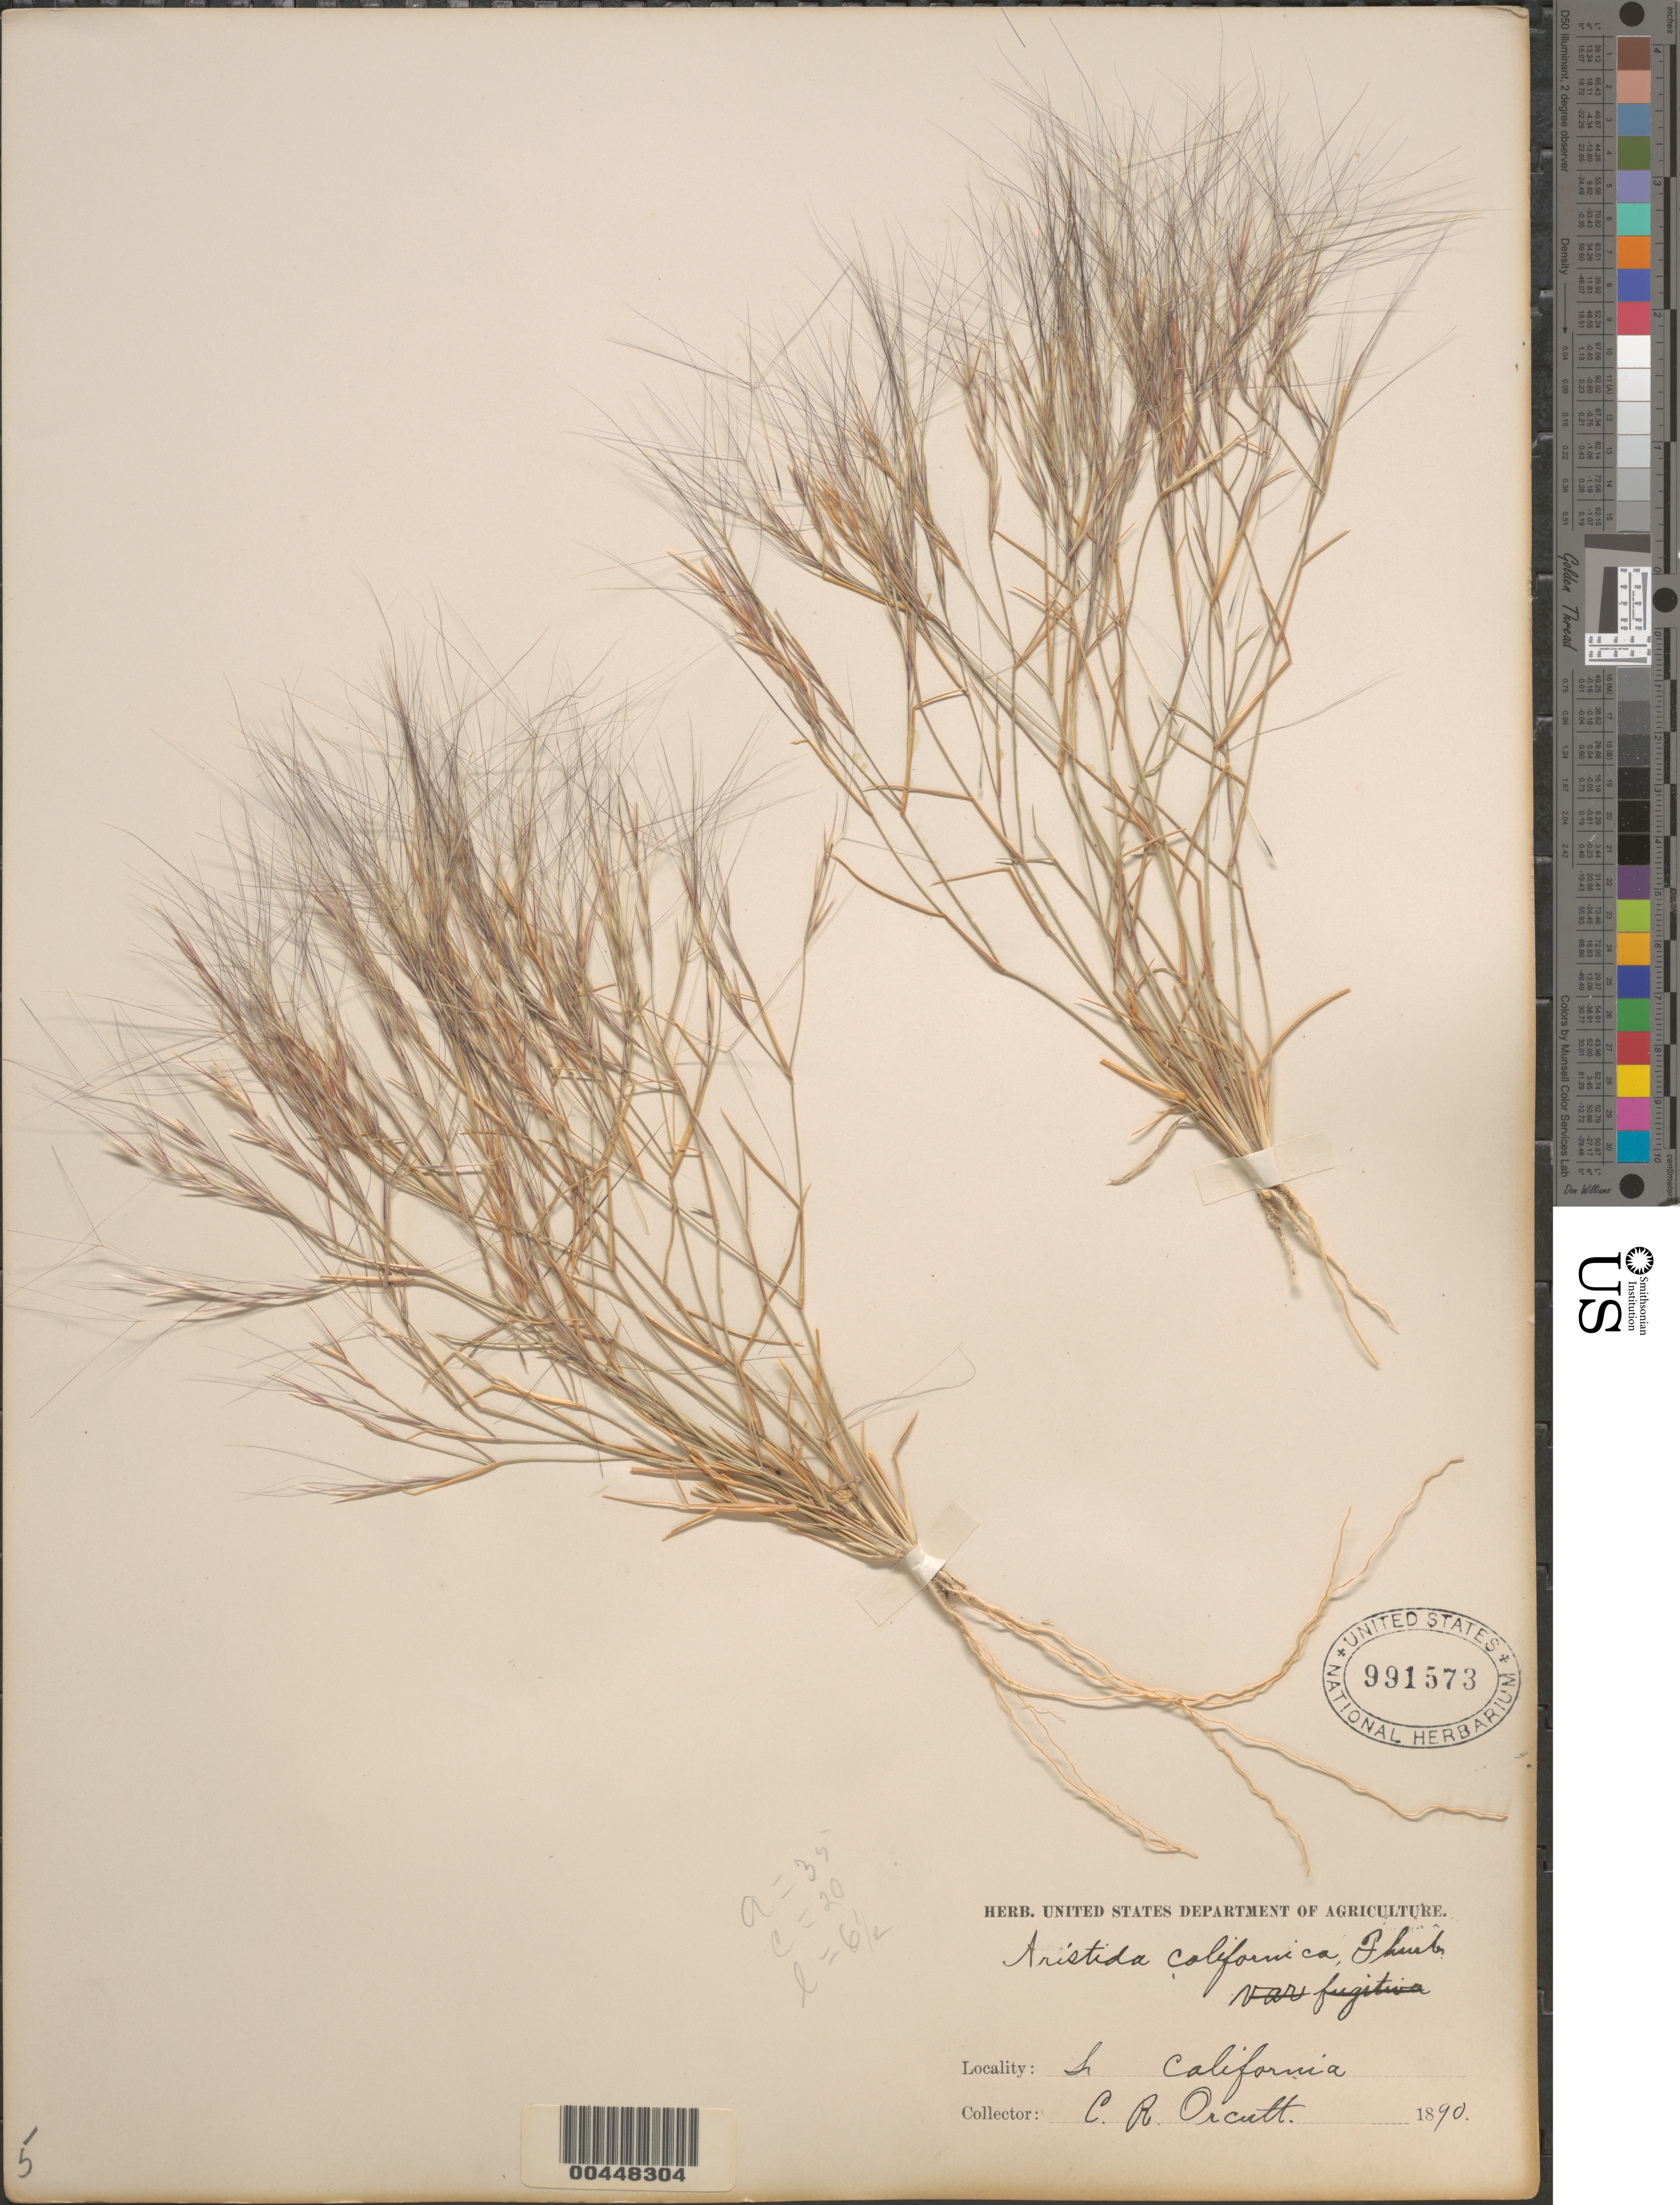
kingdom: Plantae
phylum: Tracheophyta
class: Liliopsida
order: Poales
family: Poaceae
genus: Aristida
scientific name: Aristida californica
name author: Thurb. in S. Watson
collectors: C. R. Orcutt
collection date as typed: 1890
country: Mexico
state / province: Baja California Norte / Baja California Sur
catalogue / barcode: US 991573